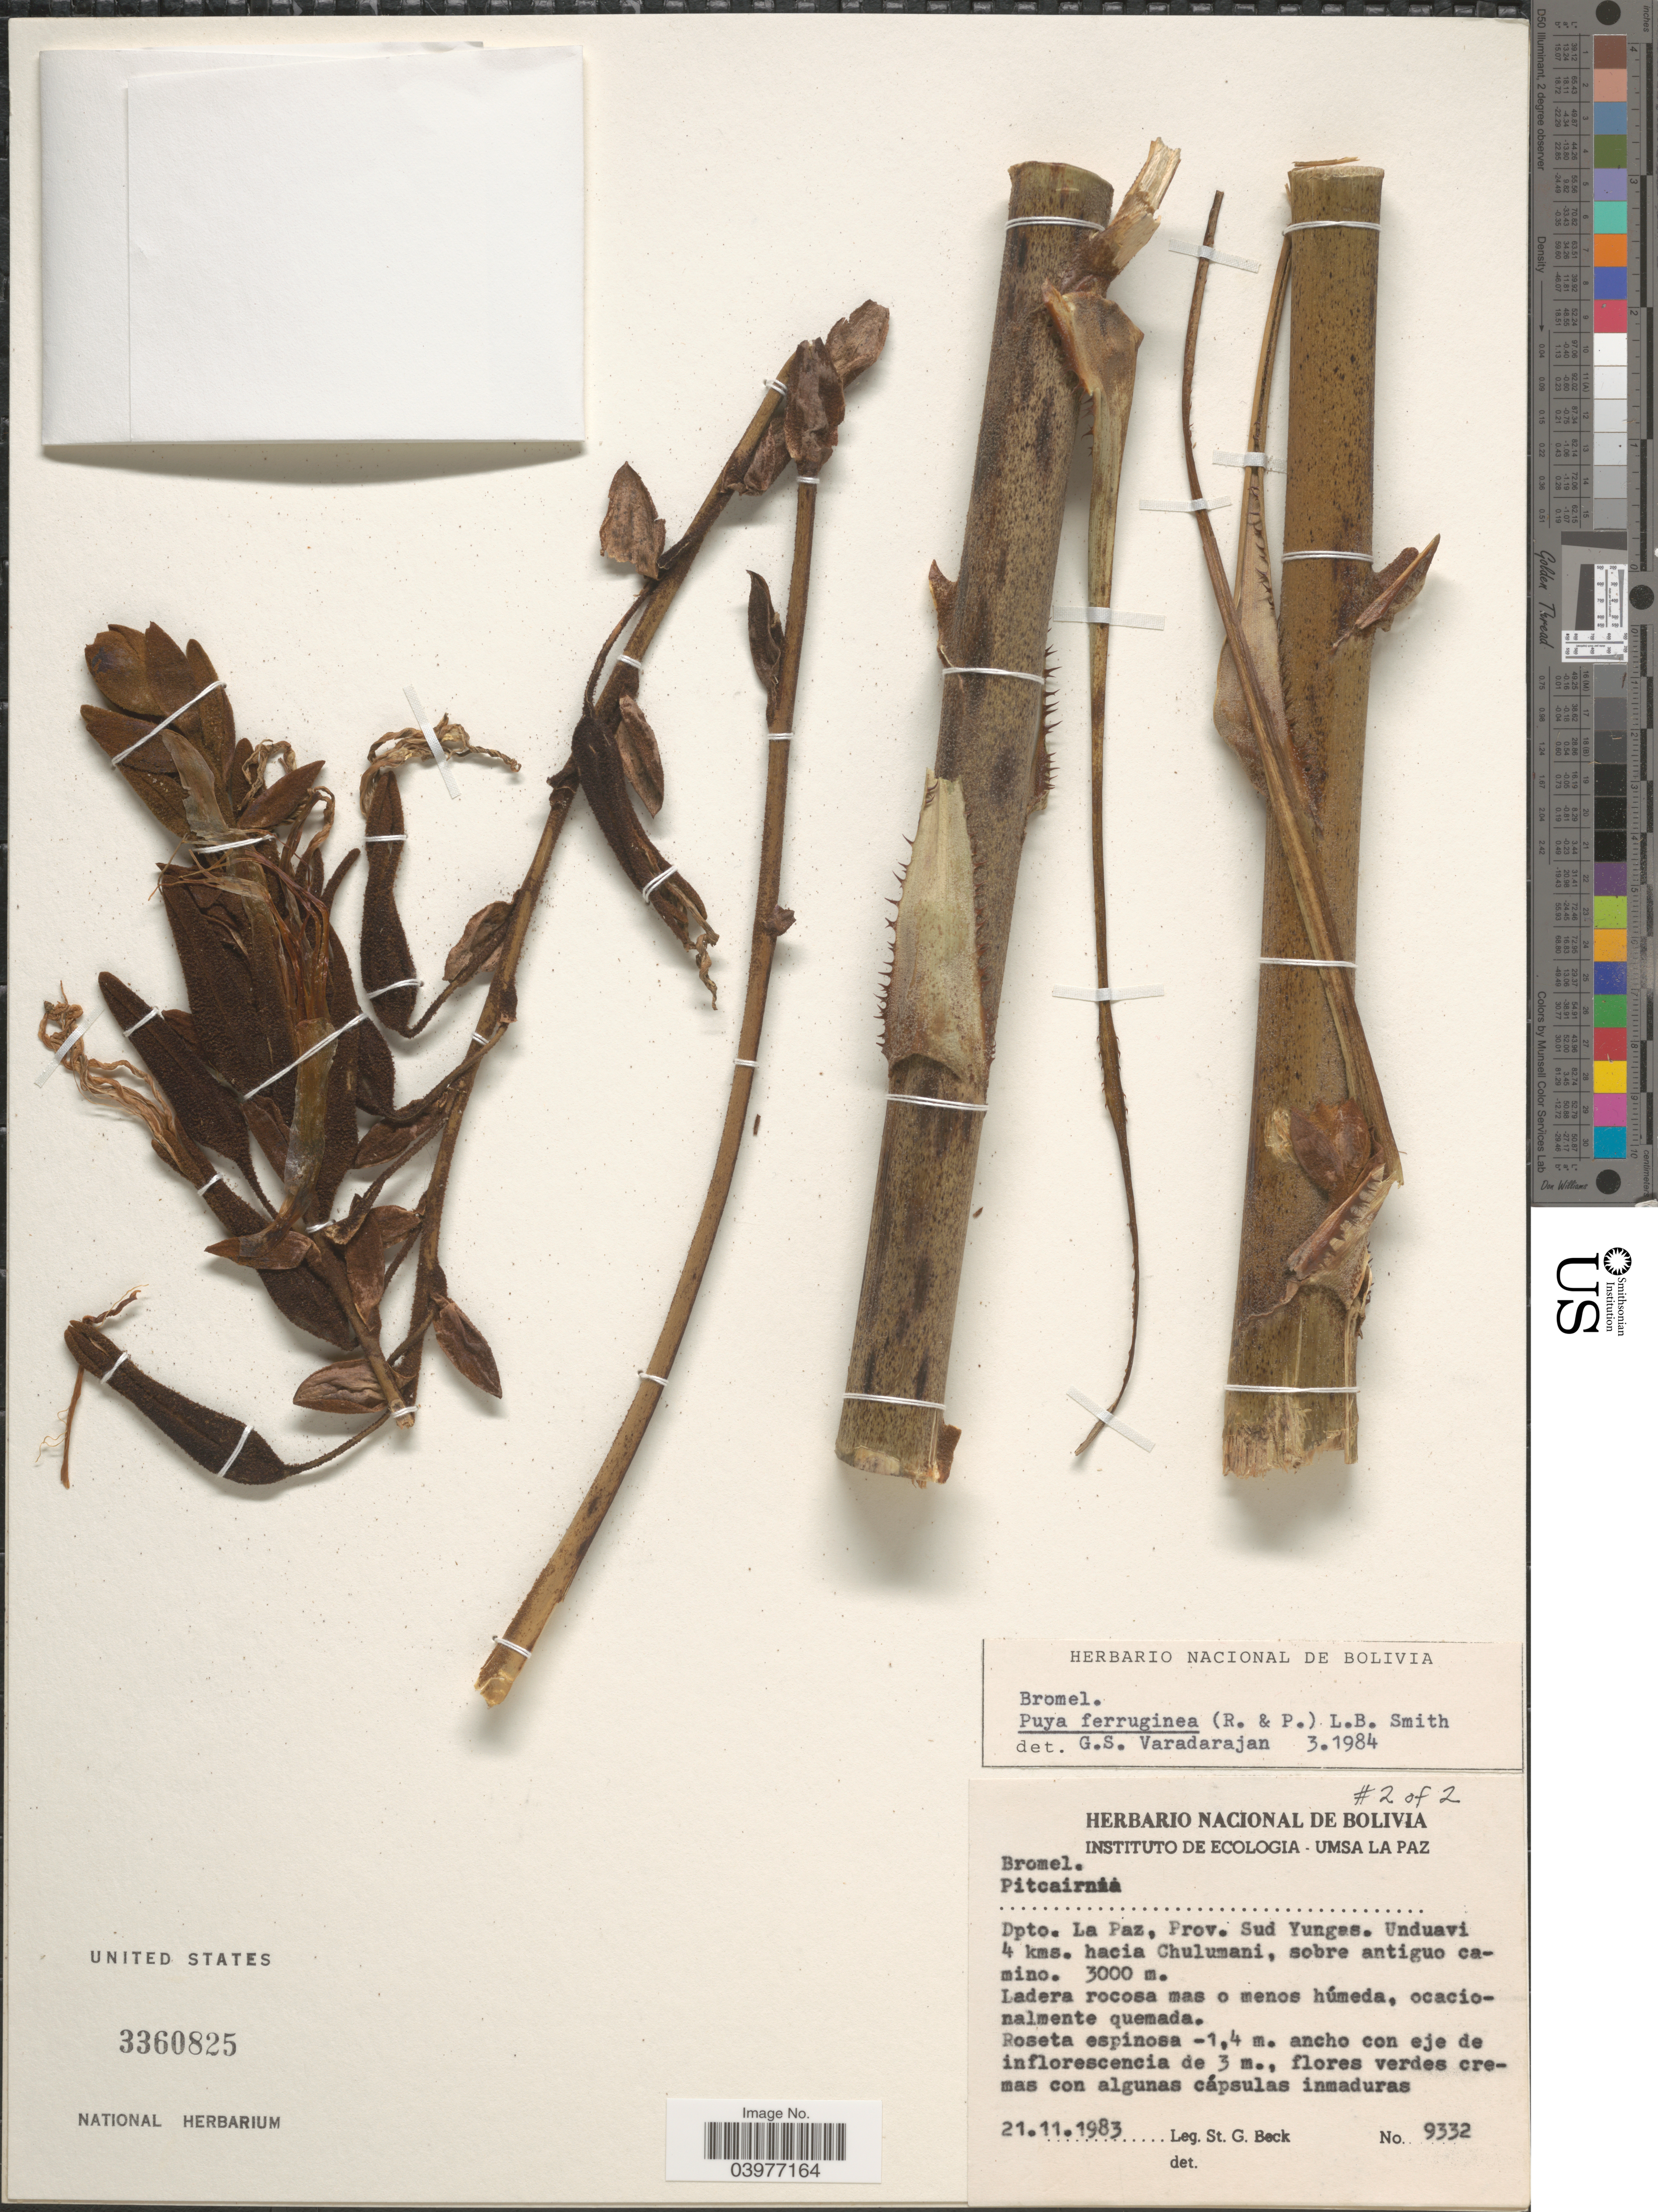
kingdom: Plantae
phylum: Tracheophyta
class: Liliopsida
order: Poales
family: Bromeliaceae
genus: Puya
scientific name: Puya ferruginea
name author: (Ruiz & Pav.) L.B. Sm.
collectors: S. G. Beck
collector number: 9332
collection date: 1983-11-21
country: Bolivia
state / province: La Paz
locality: Dpto. La Paz, Prov. Sud Yungas. Unduavi 4 kms. hacia Chulumani, sobre antiguo camino.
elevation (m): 3000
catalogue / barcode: US 3360825